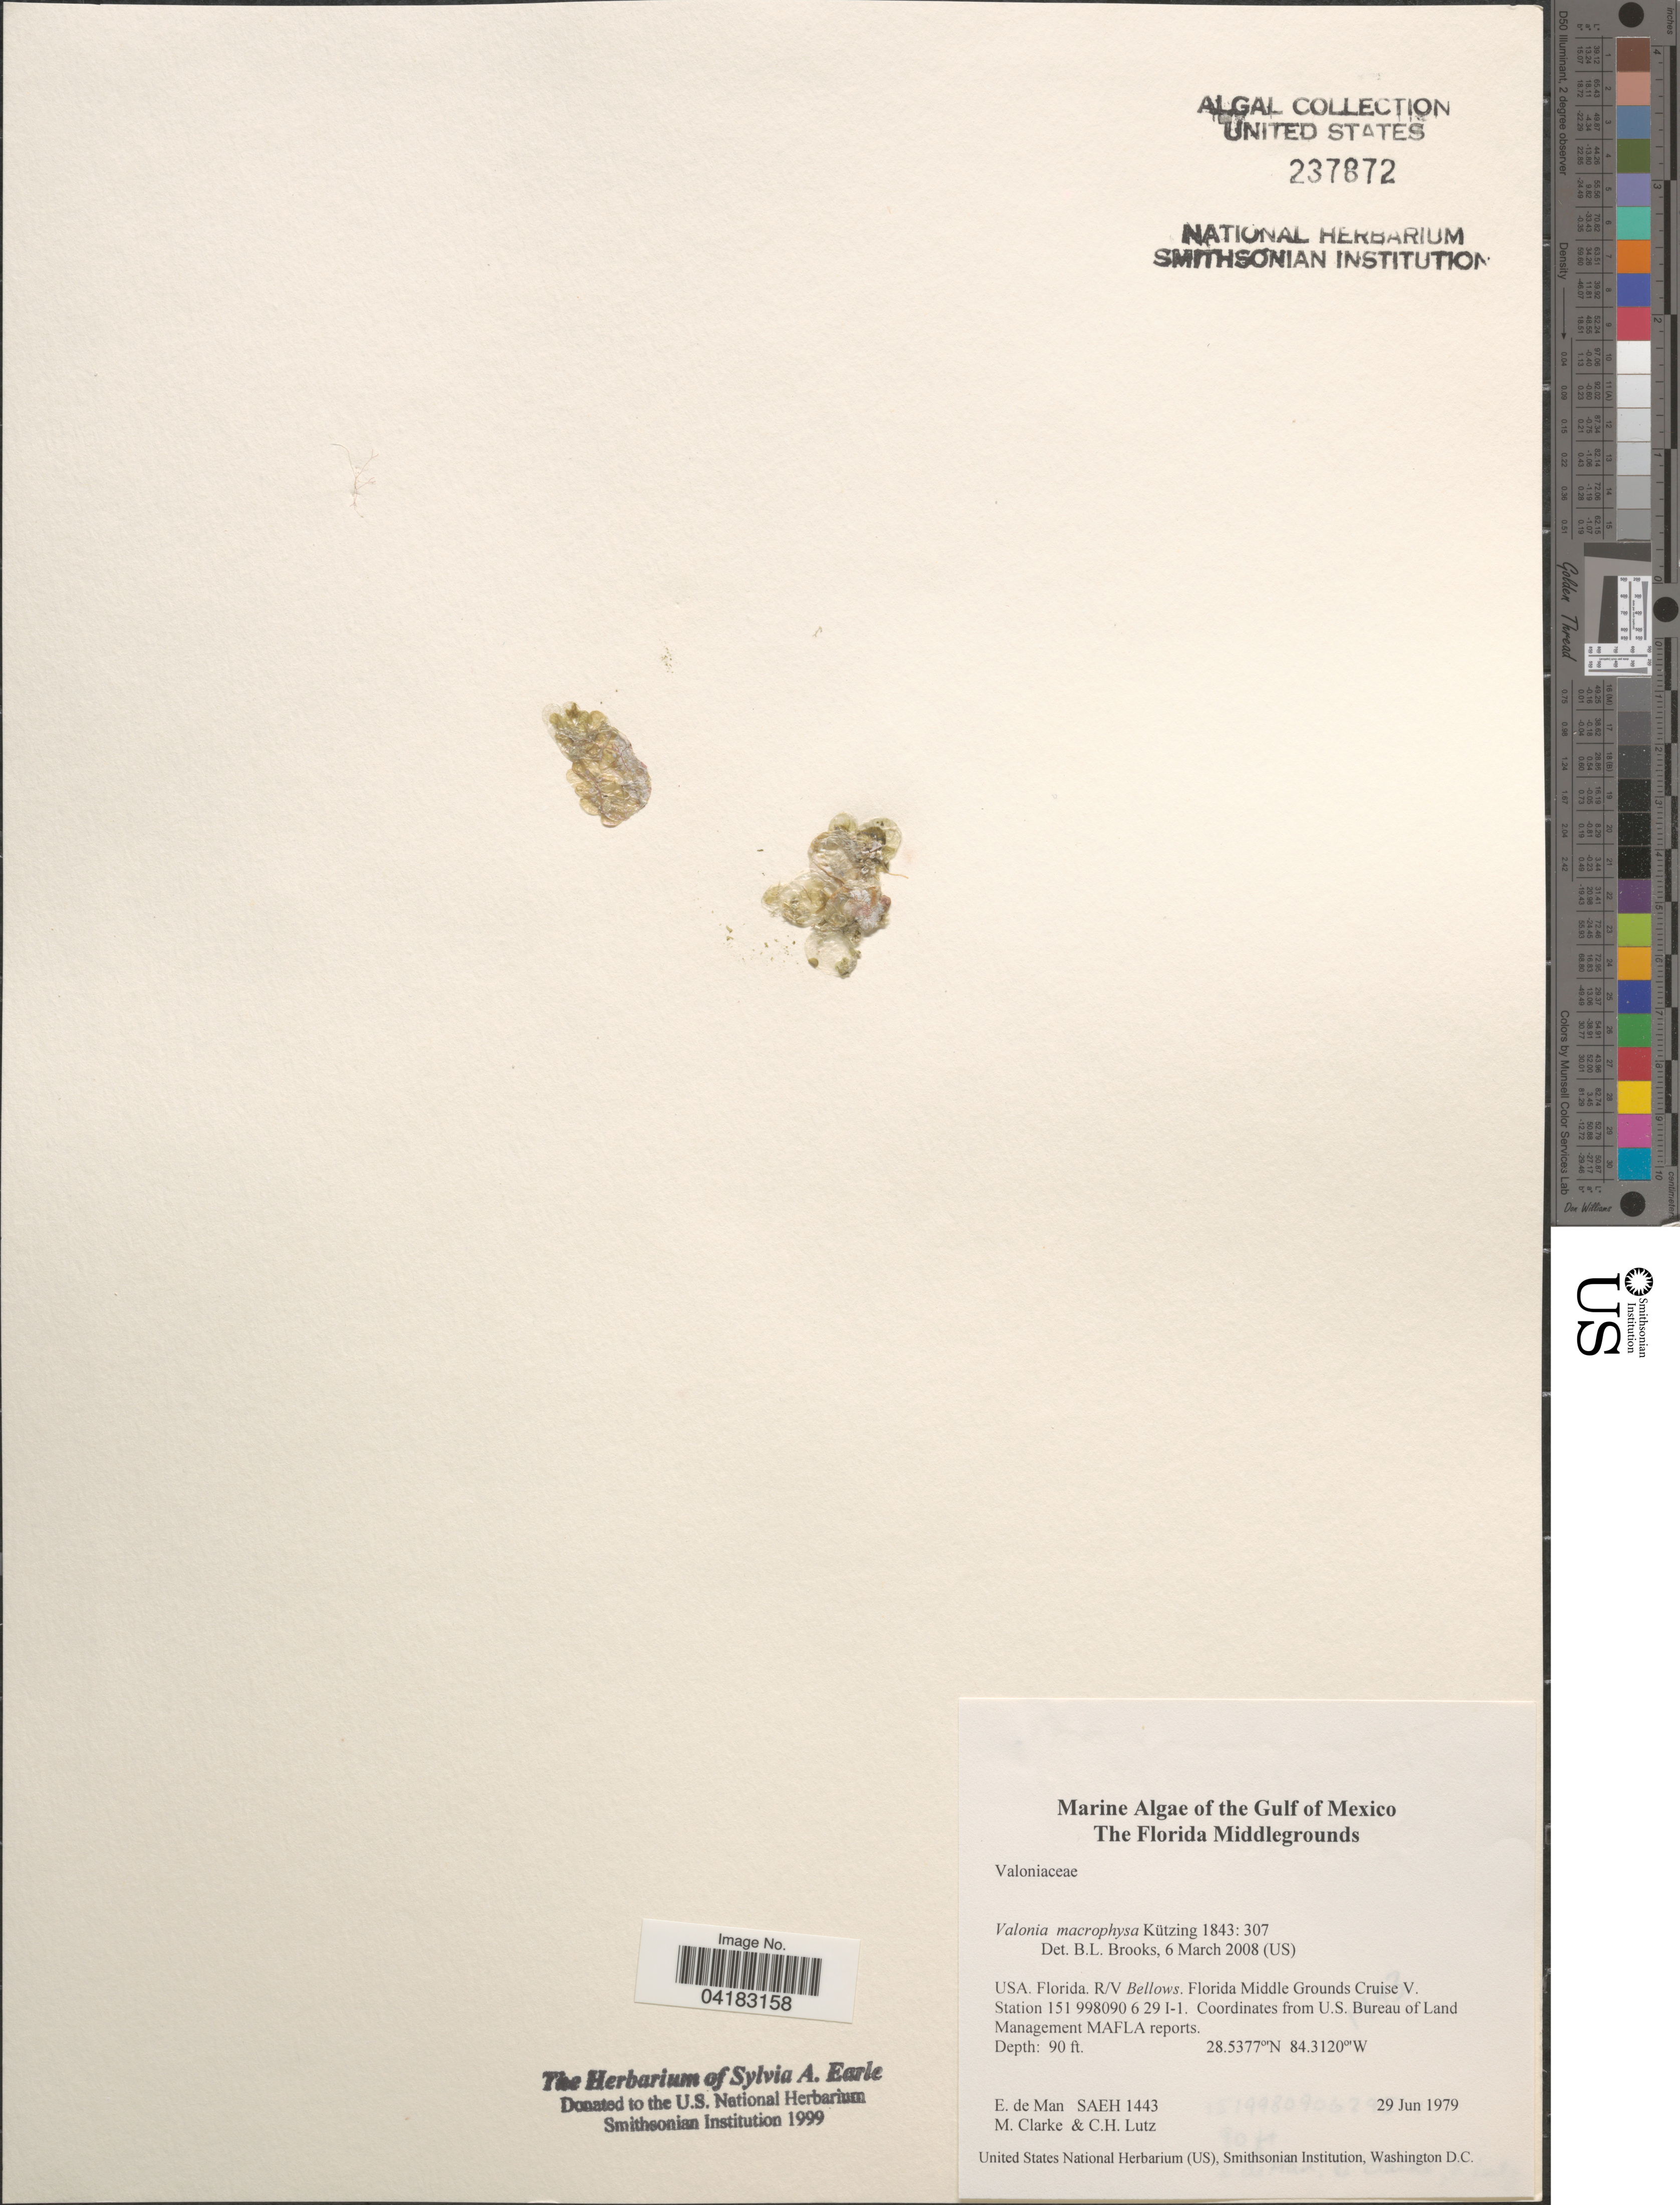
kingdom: Plantae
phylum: Chlorophyta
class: Ulvophyceae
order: Siphonocladales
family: Valoniaceae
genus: Valonia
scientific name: Valonia macrophysa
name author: Kütz.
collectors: E. de Man, M. Clarke & C. Lutz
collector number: SAEH1443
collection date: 1979-06-29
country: United States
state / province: Florida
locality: Gulf of Mexico. R/V Bellows. Florida Middle Grounds Cruise V. Station 151 998090 6 29 I-1.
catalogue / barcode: US 237872